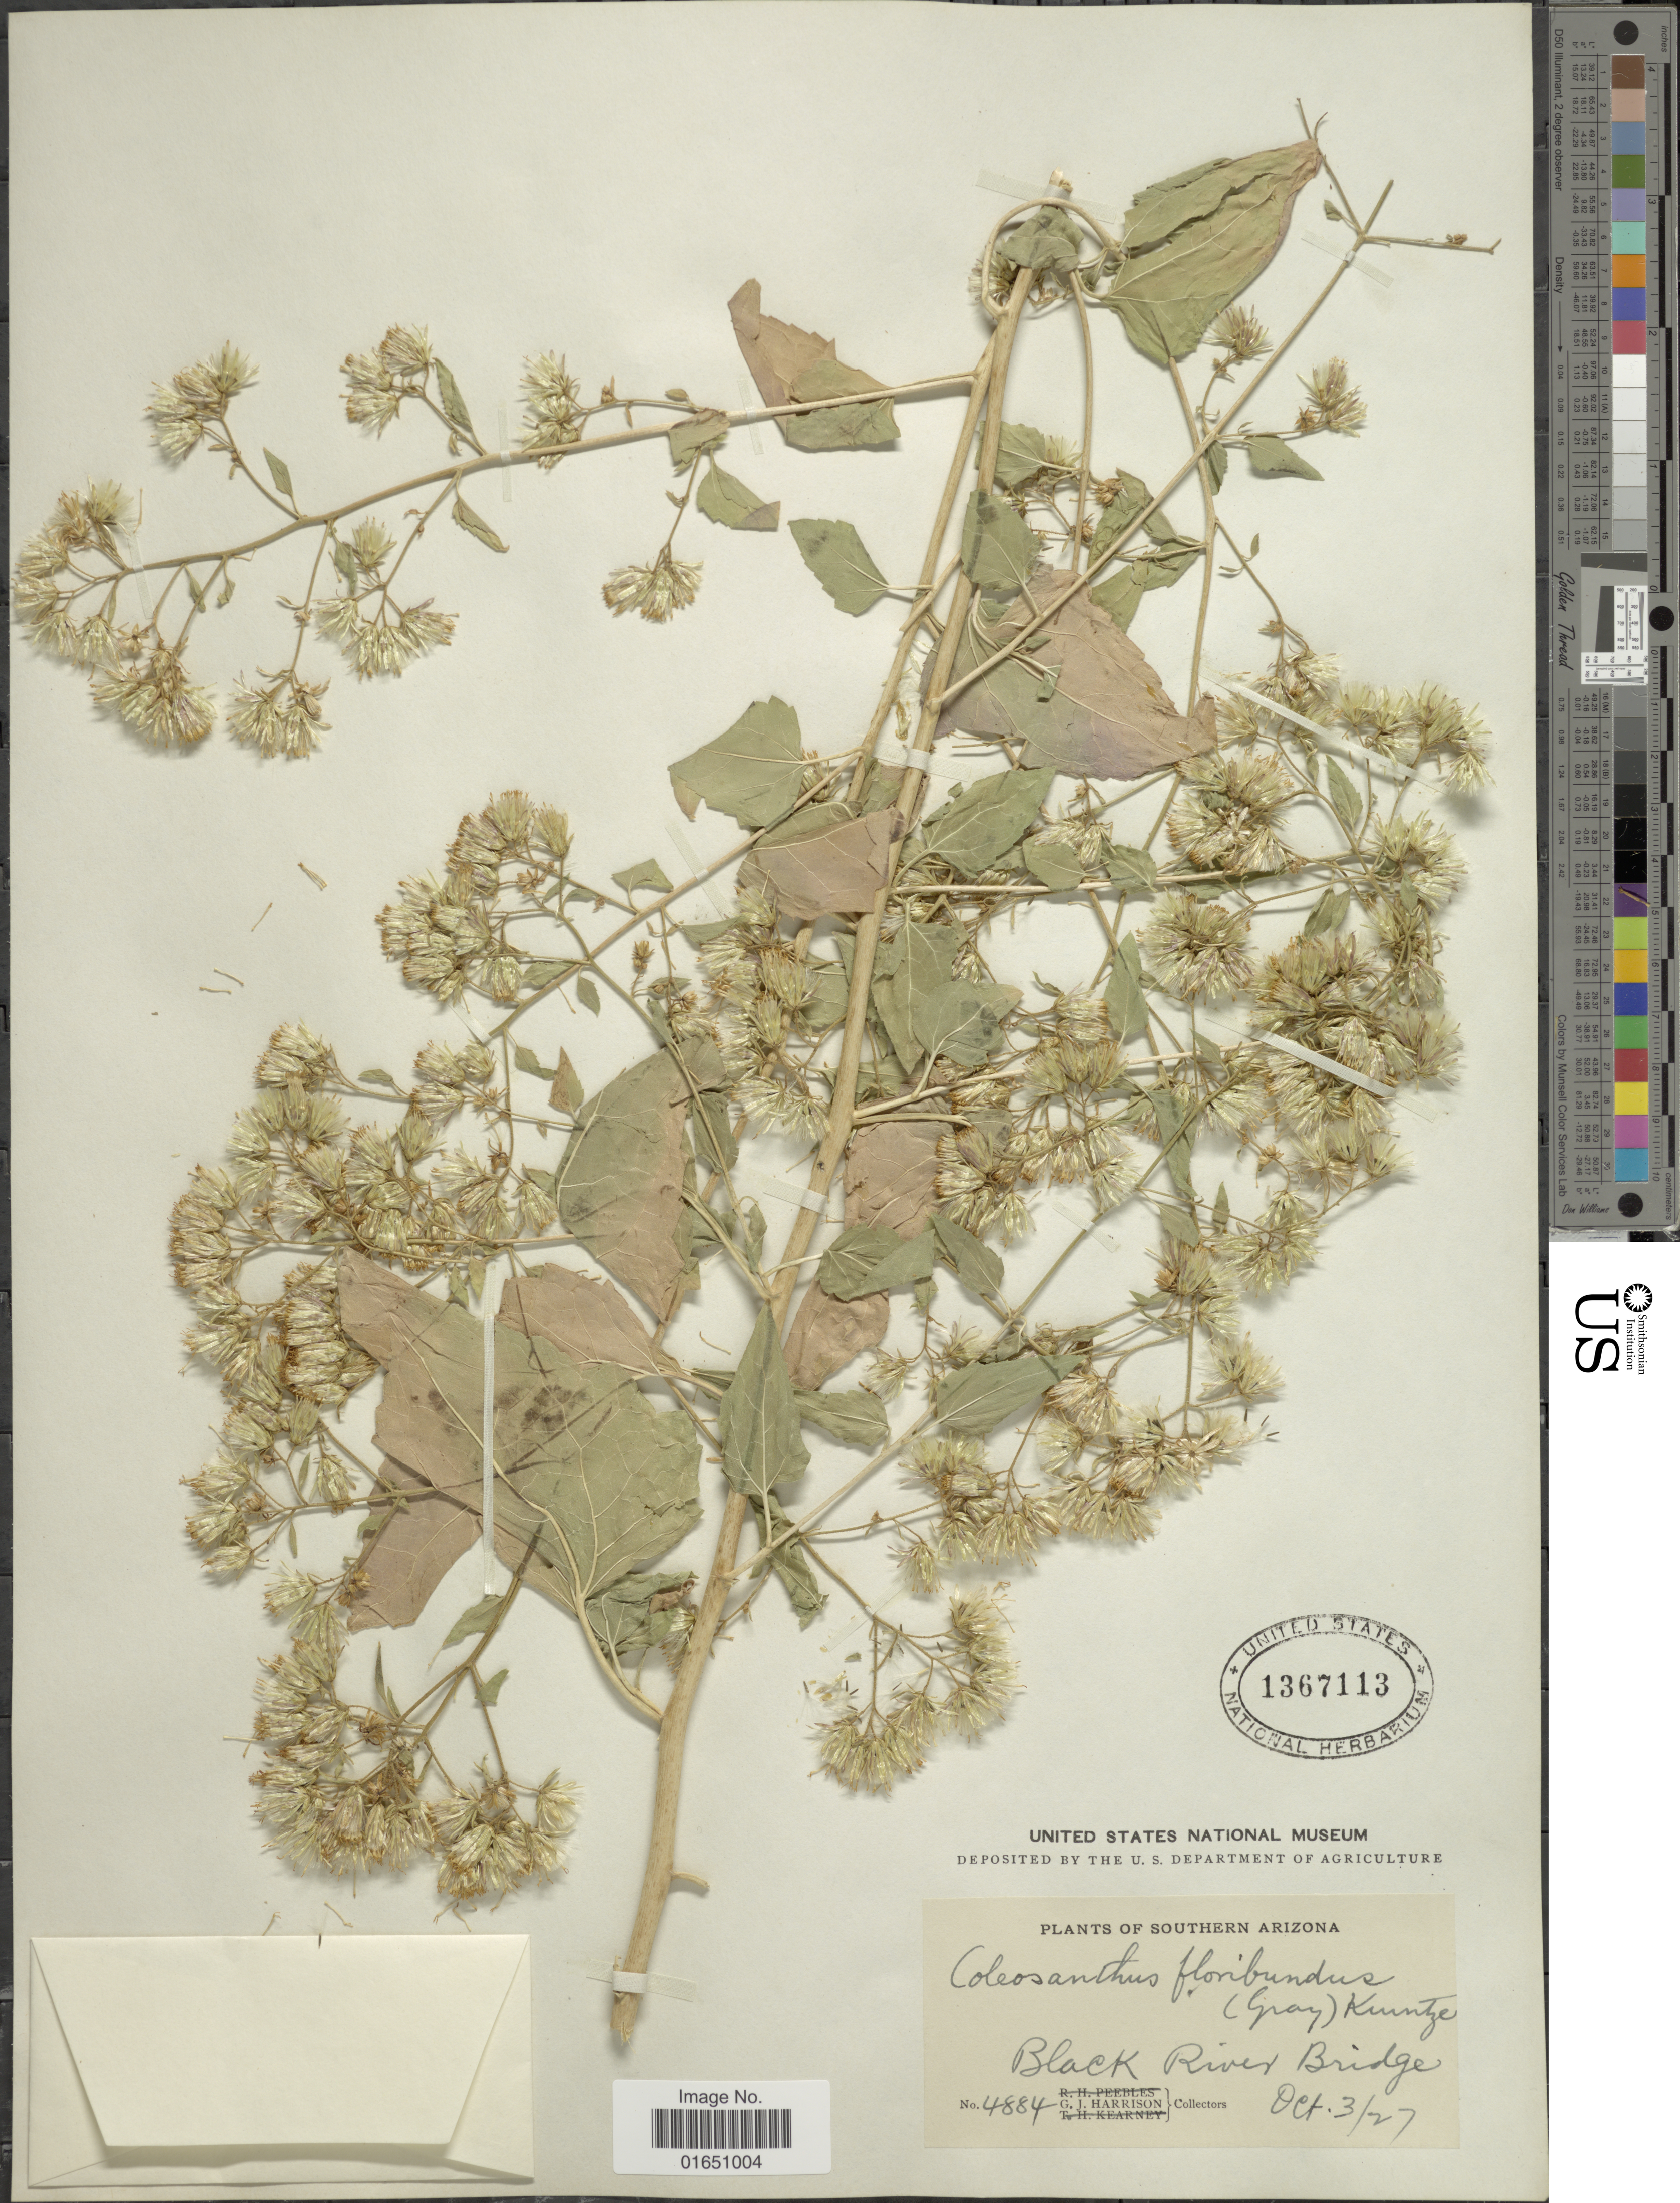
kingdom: Plantae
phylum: Tracheophyta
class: Magnoliopsida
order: Asterales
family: Asteraceae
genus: Brickellia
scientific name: Brickellia floribunda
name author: A. Gray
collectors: G. J. Harrison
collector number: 4884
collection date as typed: Transcribed d/m/y: 3/10/27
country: United States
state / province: Arizona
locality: Southern Arizona. Black River Bridge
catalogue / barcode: US 1367113